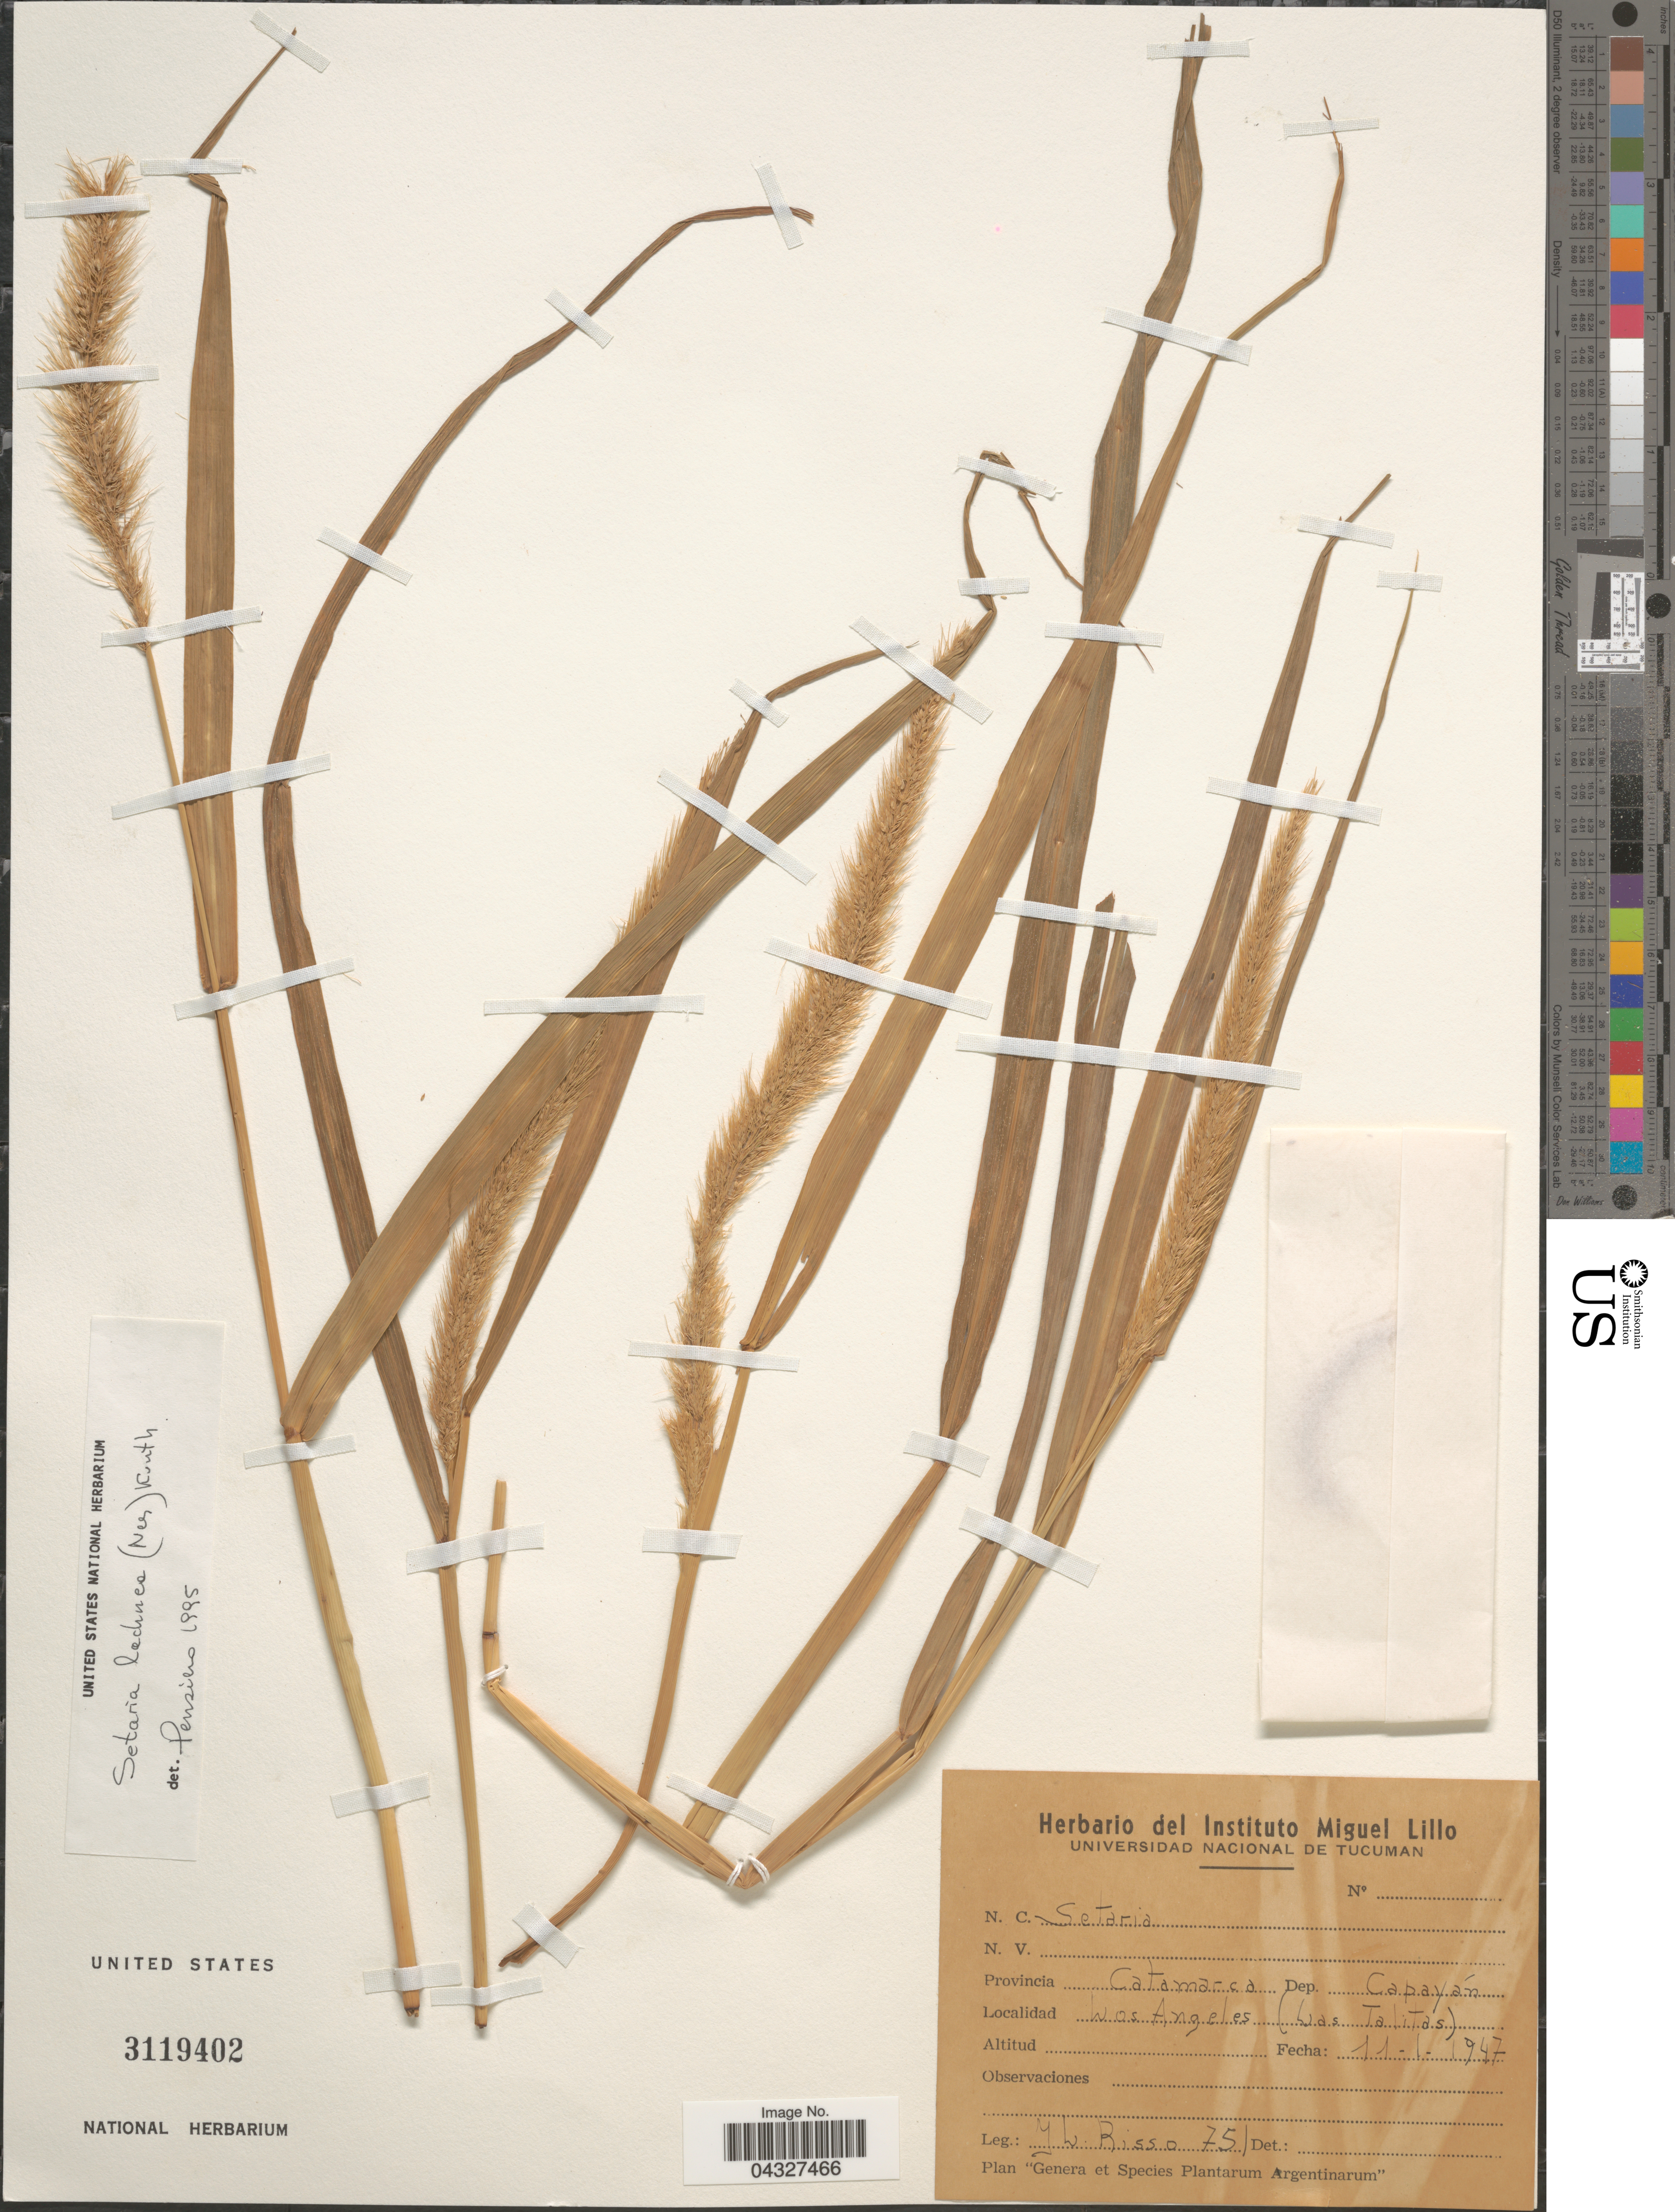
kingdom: Plantae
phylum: Tracheophyta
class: Liliopsida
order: Poales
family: Poaceae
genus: Setaria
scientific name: Setaria lachnea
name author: (Nees) Kunth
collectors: J. Risso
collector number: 751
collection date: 1947-01-11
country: Argentina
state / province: Catamarca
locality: Dep. Capayán. Los Angeles (Las Talitas) .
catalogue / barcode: US 3119402